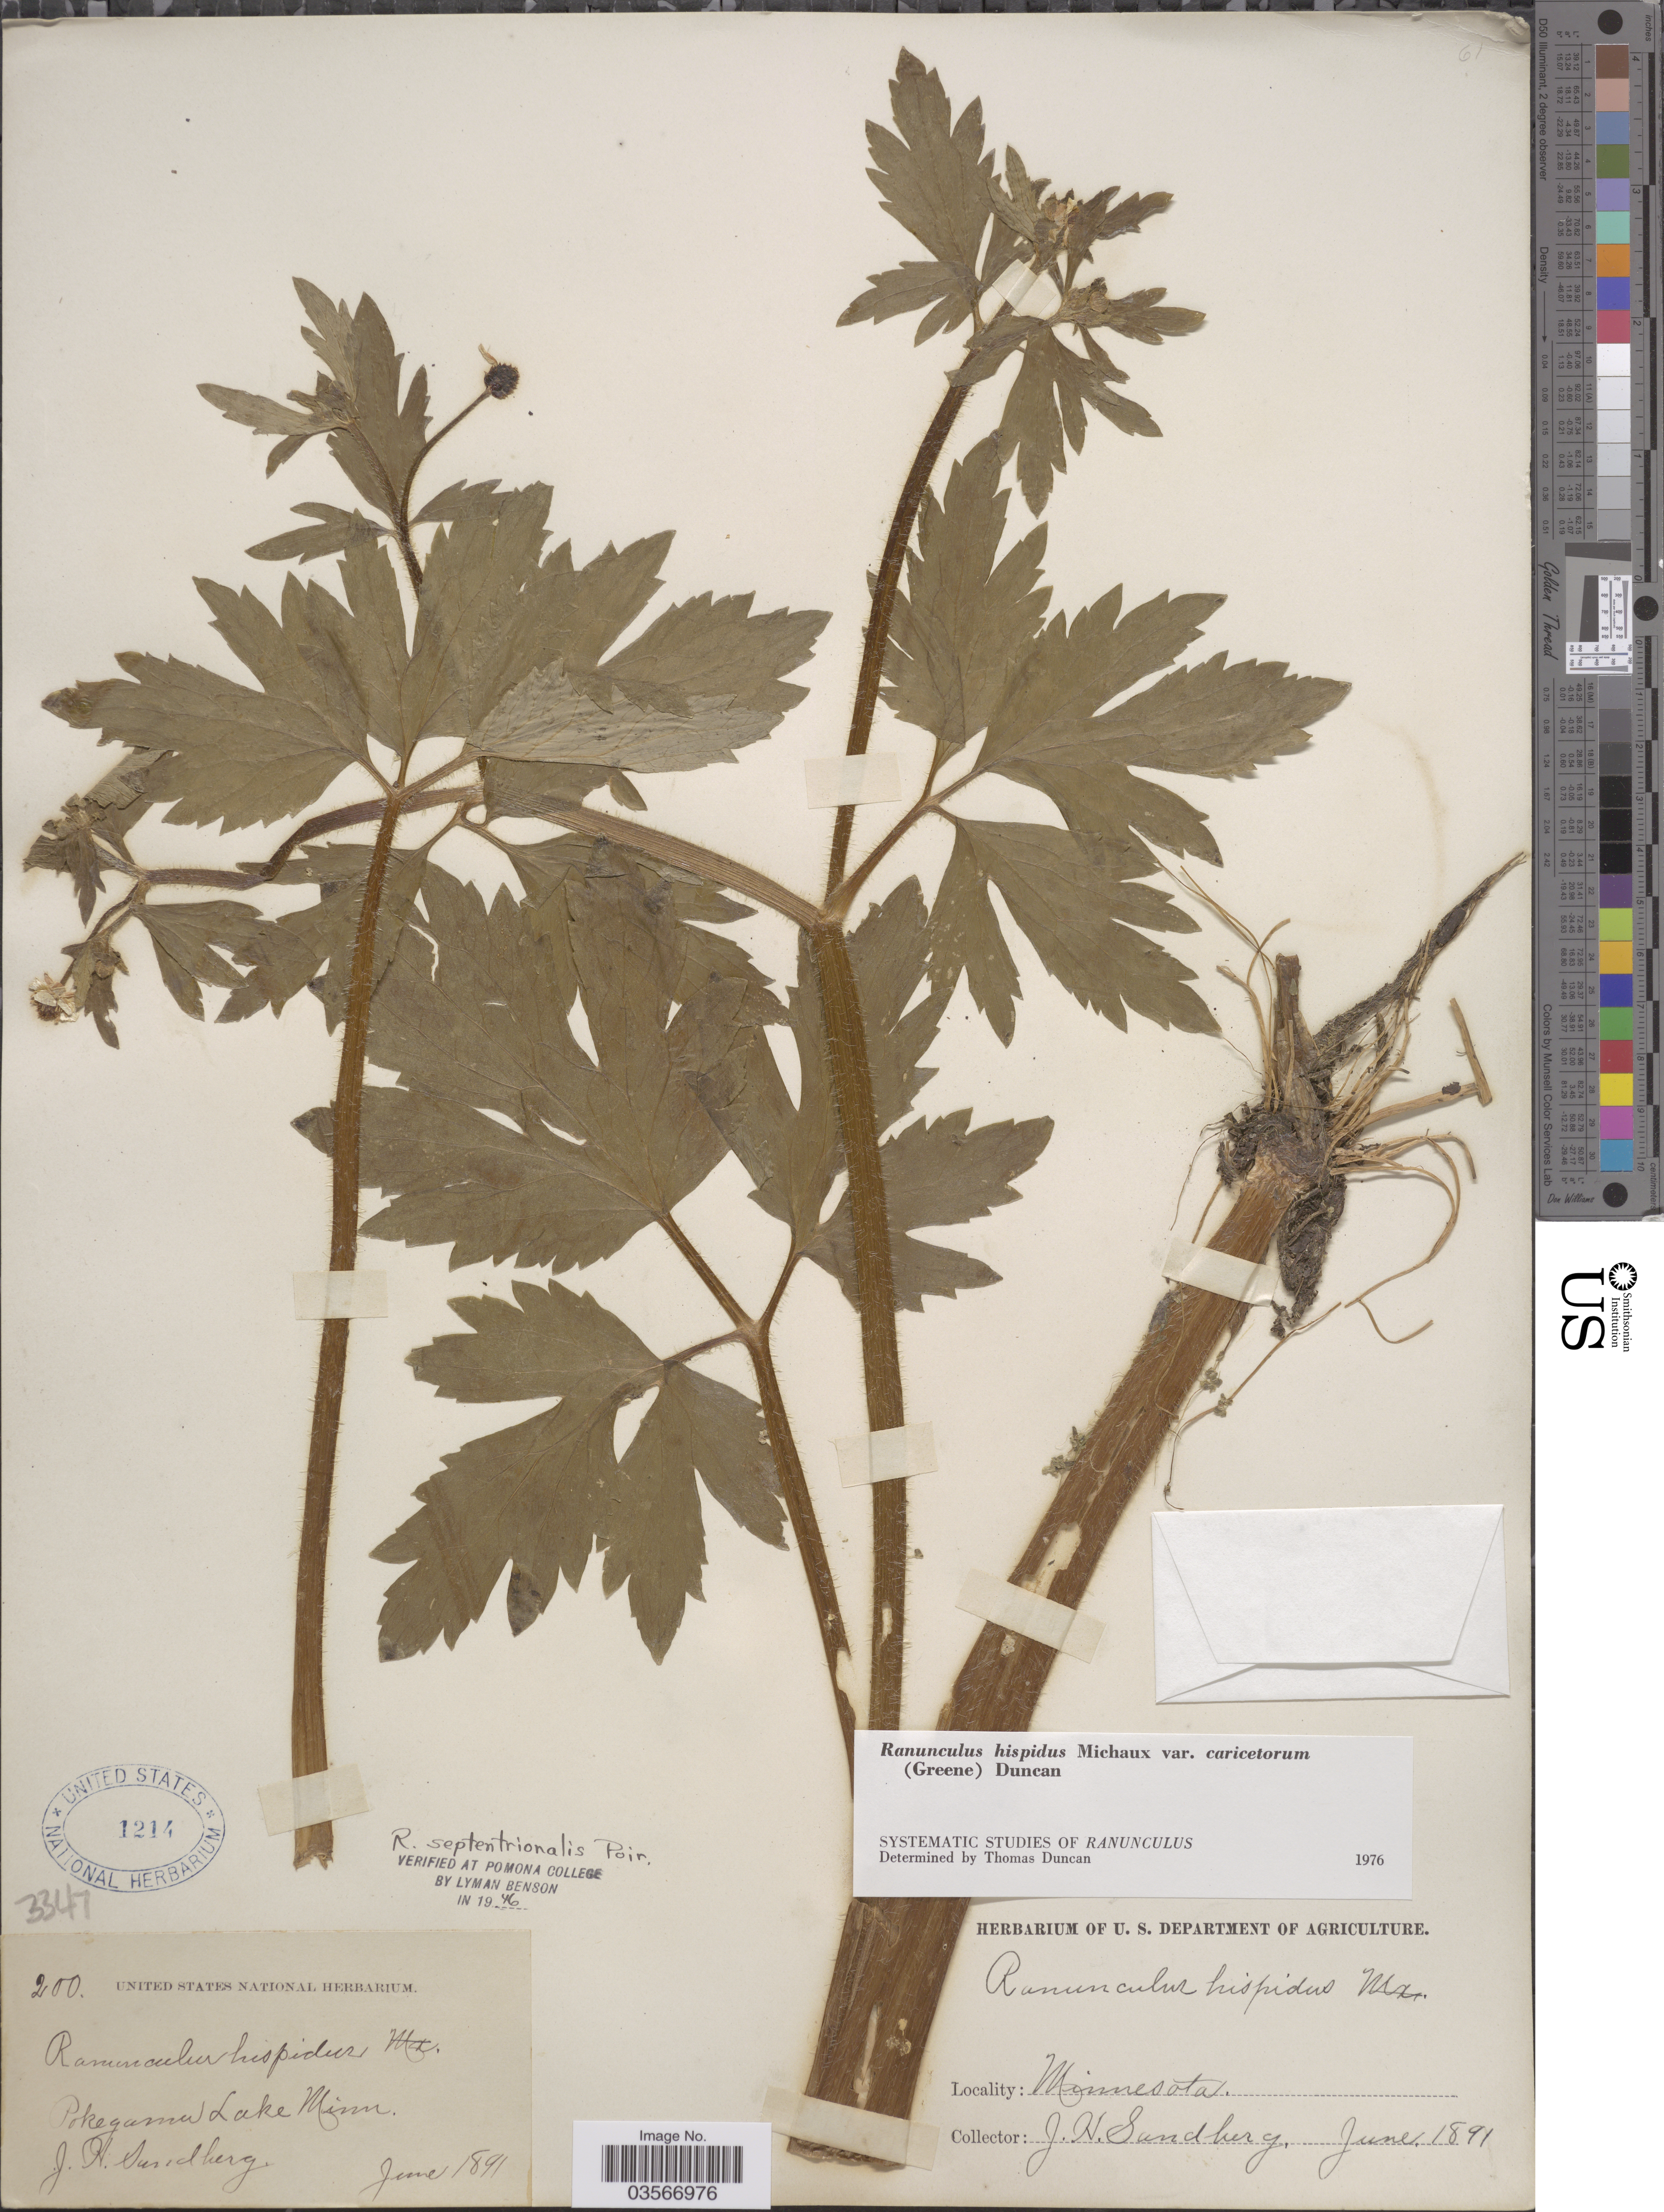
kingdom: Plantae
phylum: Tracheophyta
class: Magnoliopsida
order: Ranunculales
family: Ranunculaceae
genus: Ranunculus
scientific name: Ranunculus hispidus var. caricetorum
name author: Michx.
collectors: J. H. Sandberg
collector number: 200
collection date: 1891-06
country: United States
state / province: Minnesota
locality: Pokegamer Lake.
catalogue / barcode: US 1214